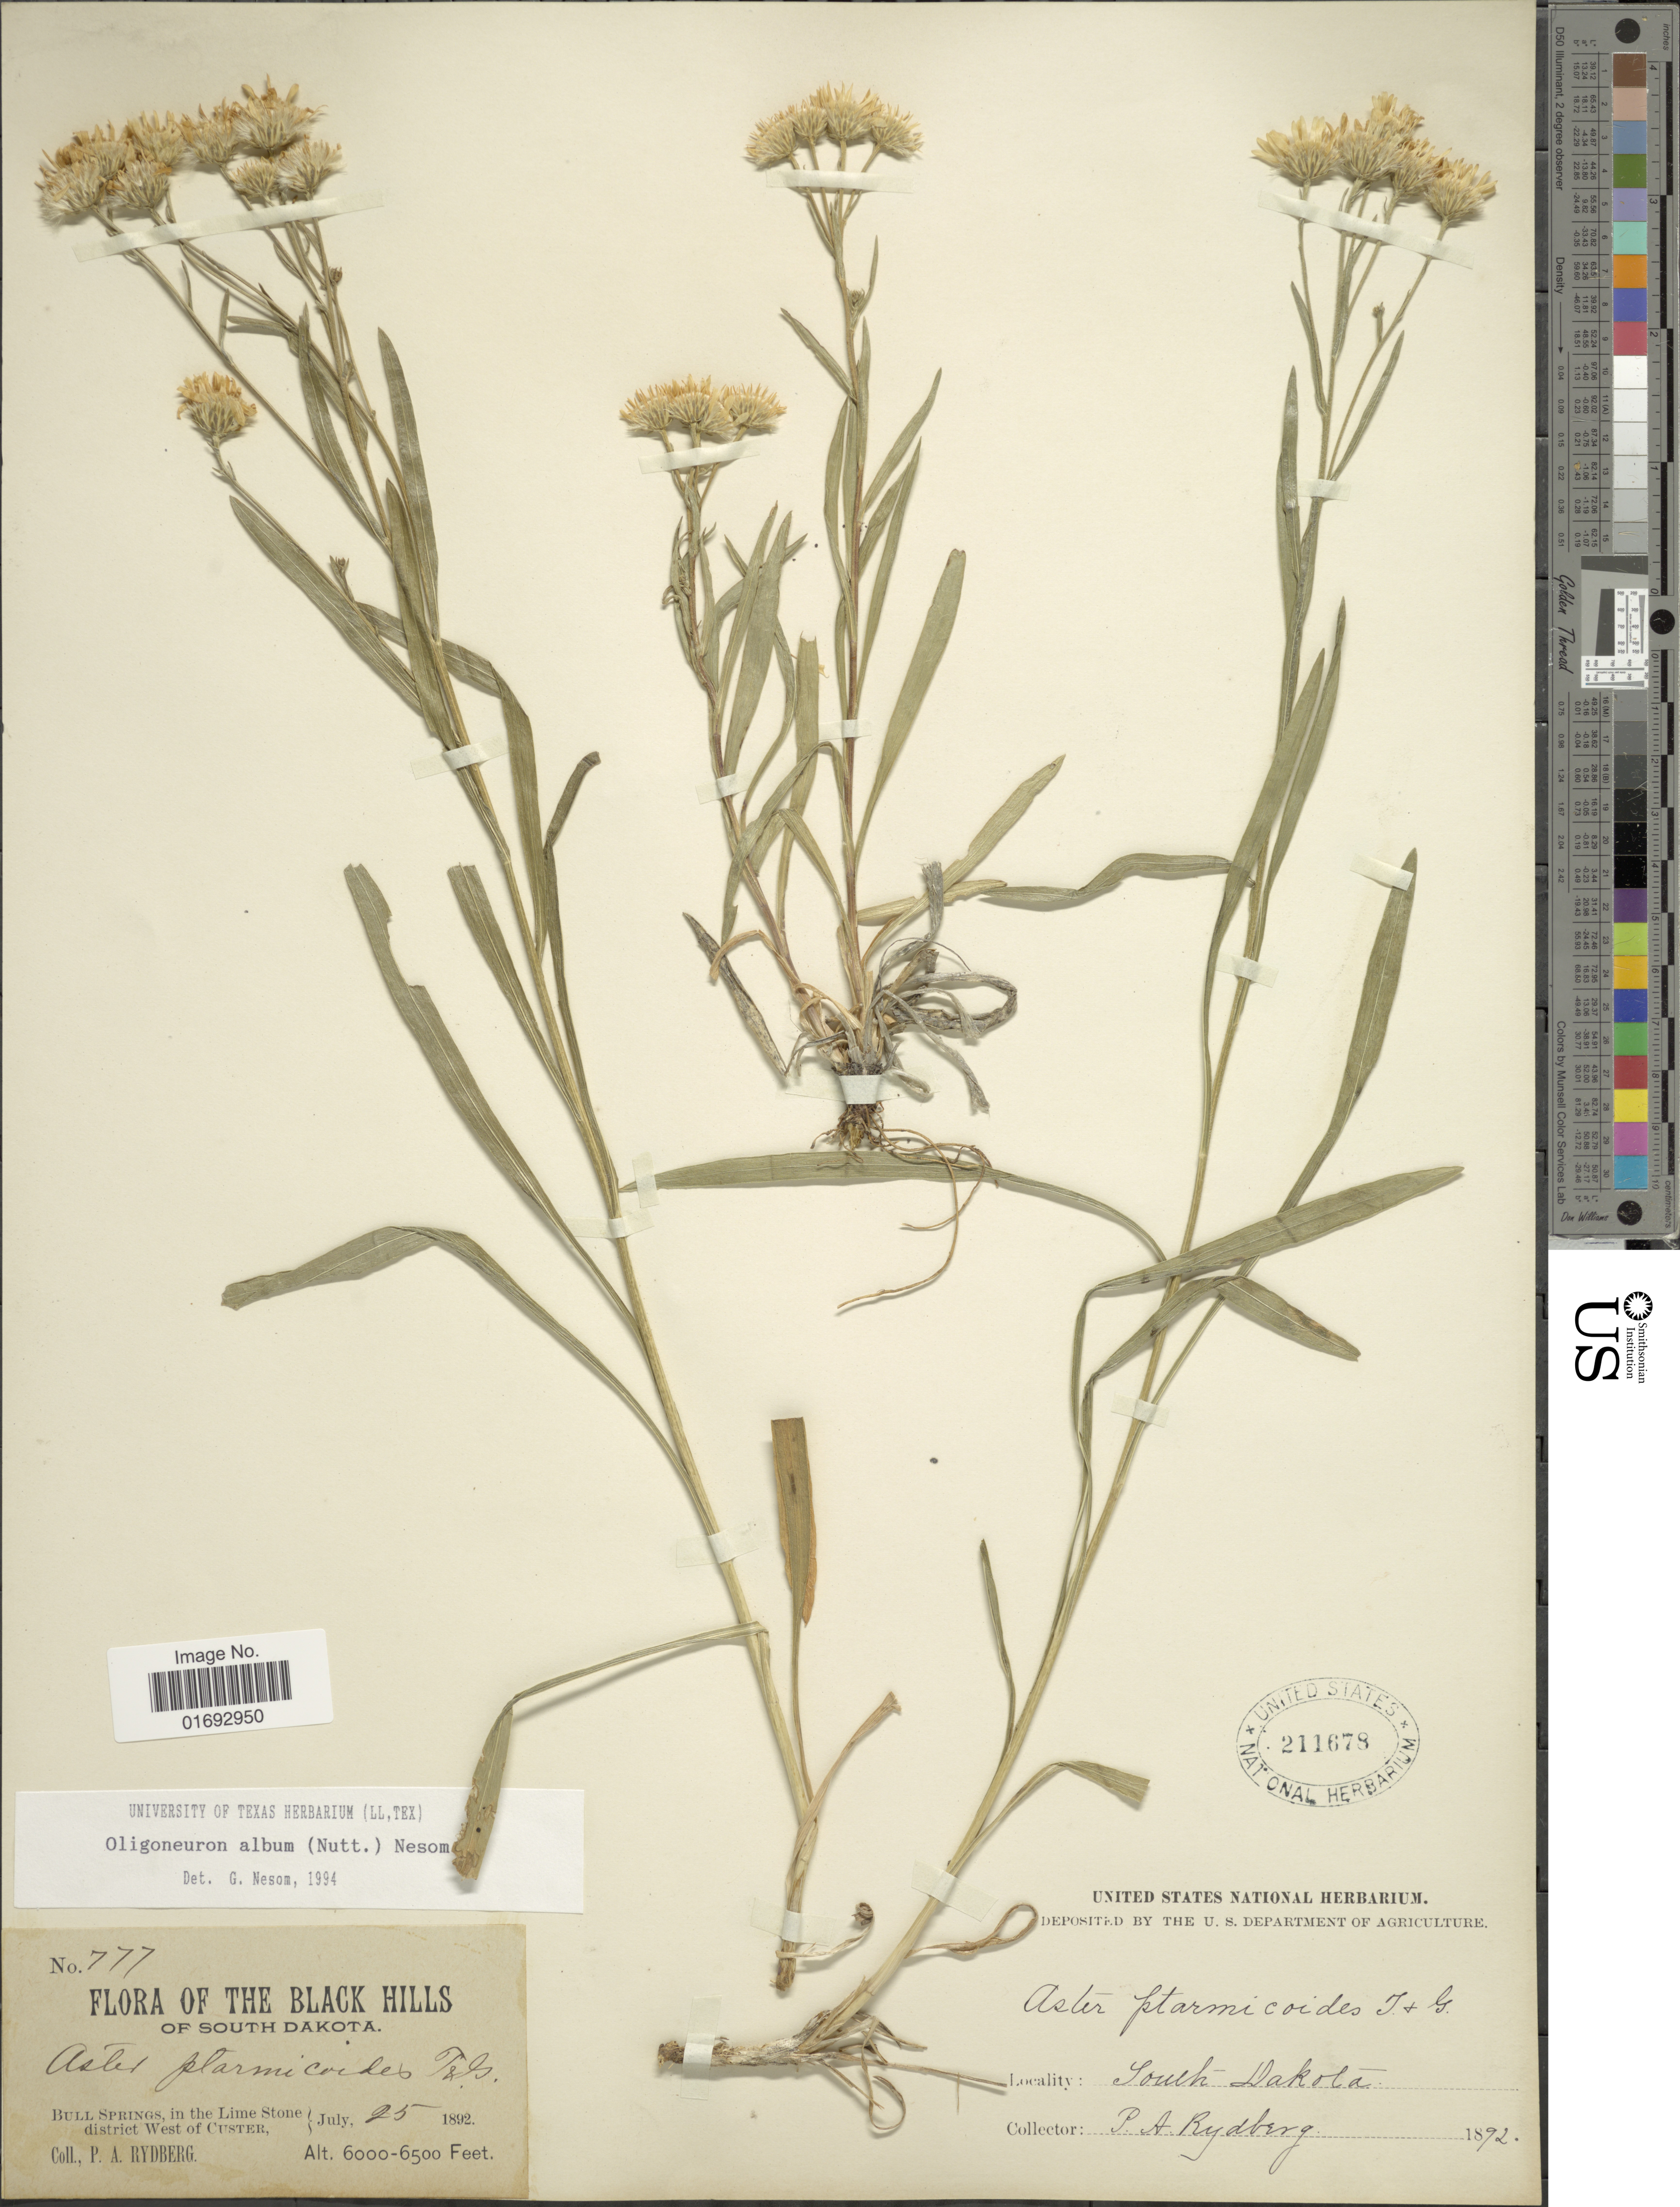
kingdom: Plantae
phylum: Tracheophyta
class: Magnoliopsida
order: Asterales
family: Asteraceae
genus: Oligoneuron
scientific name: Oligoneuron album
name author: (Nutt.) G.L. Nesom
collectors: P. A. Rydberg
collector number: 777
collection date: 1892-07-25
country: United States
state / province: South Dakota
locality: Black Hills, Bull Springs, in the Lime Stone district West of Custer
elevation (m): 1829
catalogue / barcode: US 211678